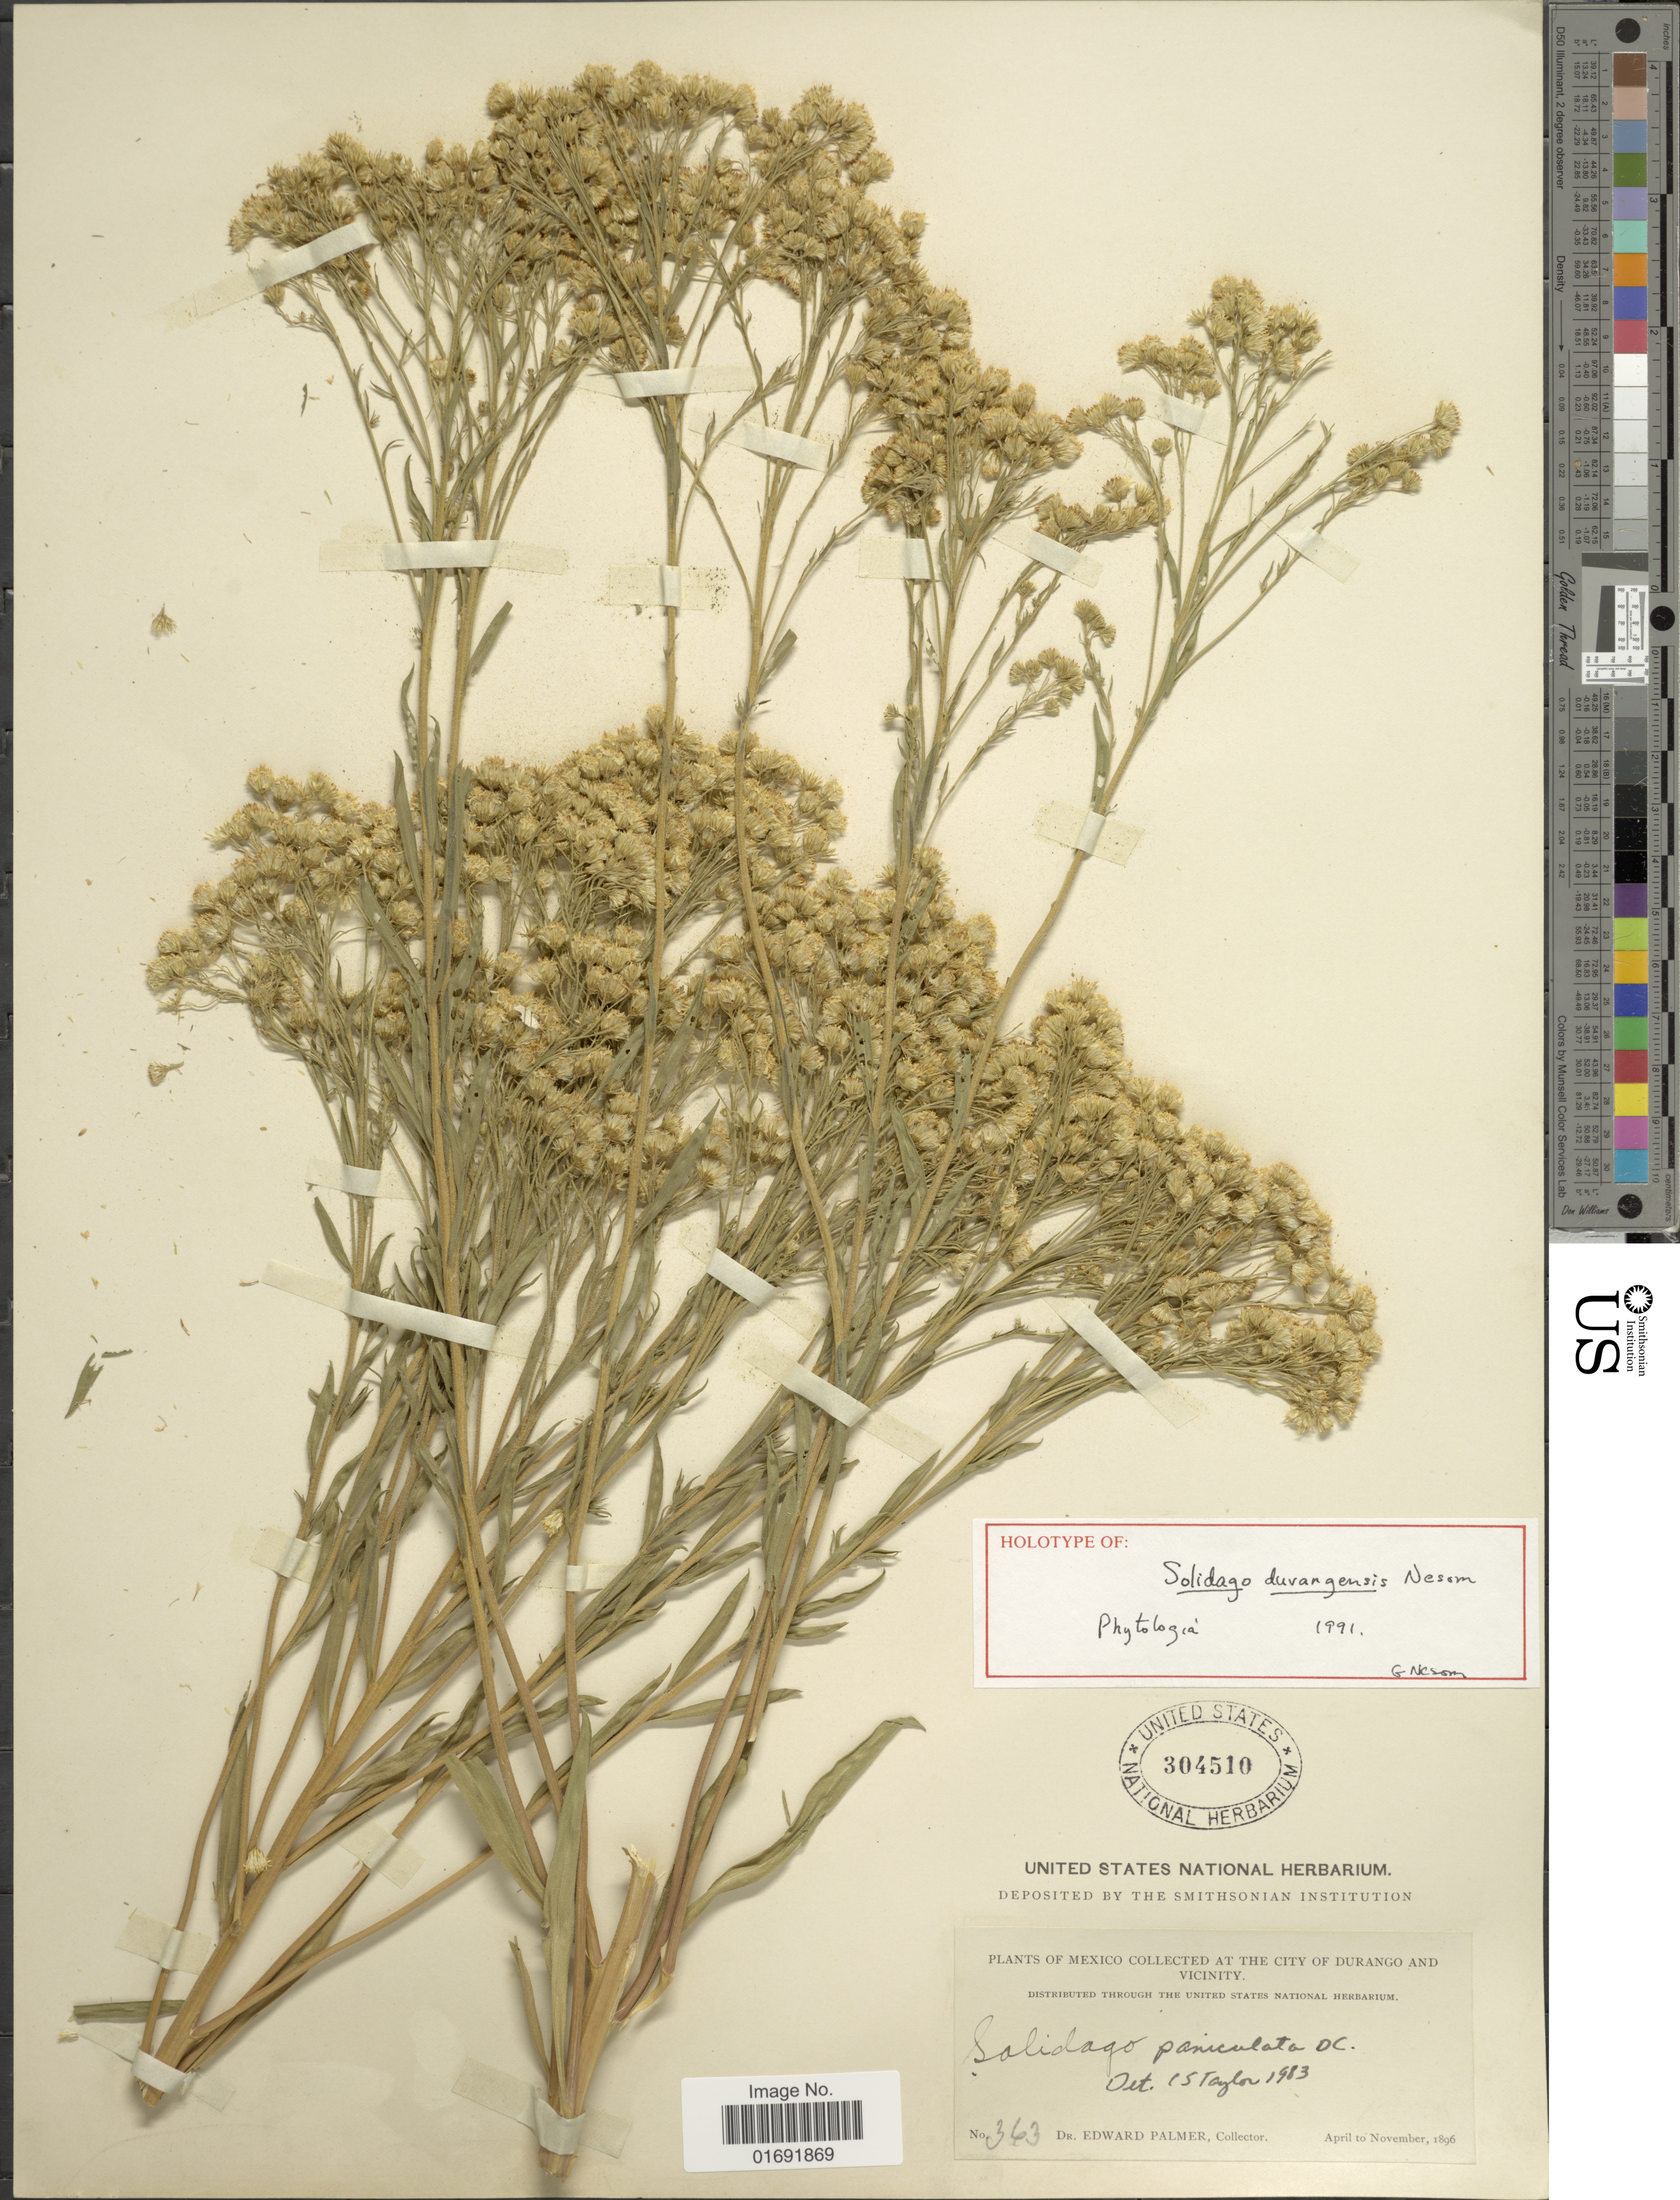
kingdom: Plantae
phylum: Tracheophyta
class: Magnoliopsida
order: Asterales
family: Asteraceae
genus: Solidago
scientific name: Solidago durangensis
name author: G.L. Nesom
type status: Holotype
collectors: E. Palmer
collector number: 363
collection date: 1896-04/1896-11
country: Mexico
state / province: Durango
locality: City of Durango and vicinity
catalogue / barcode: US 304510